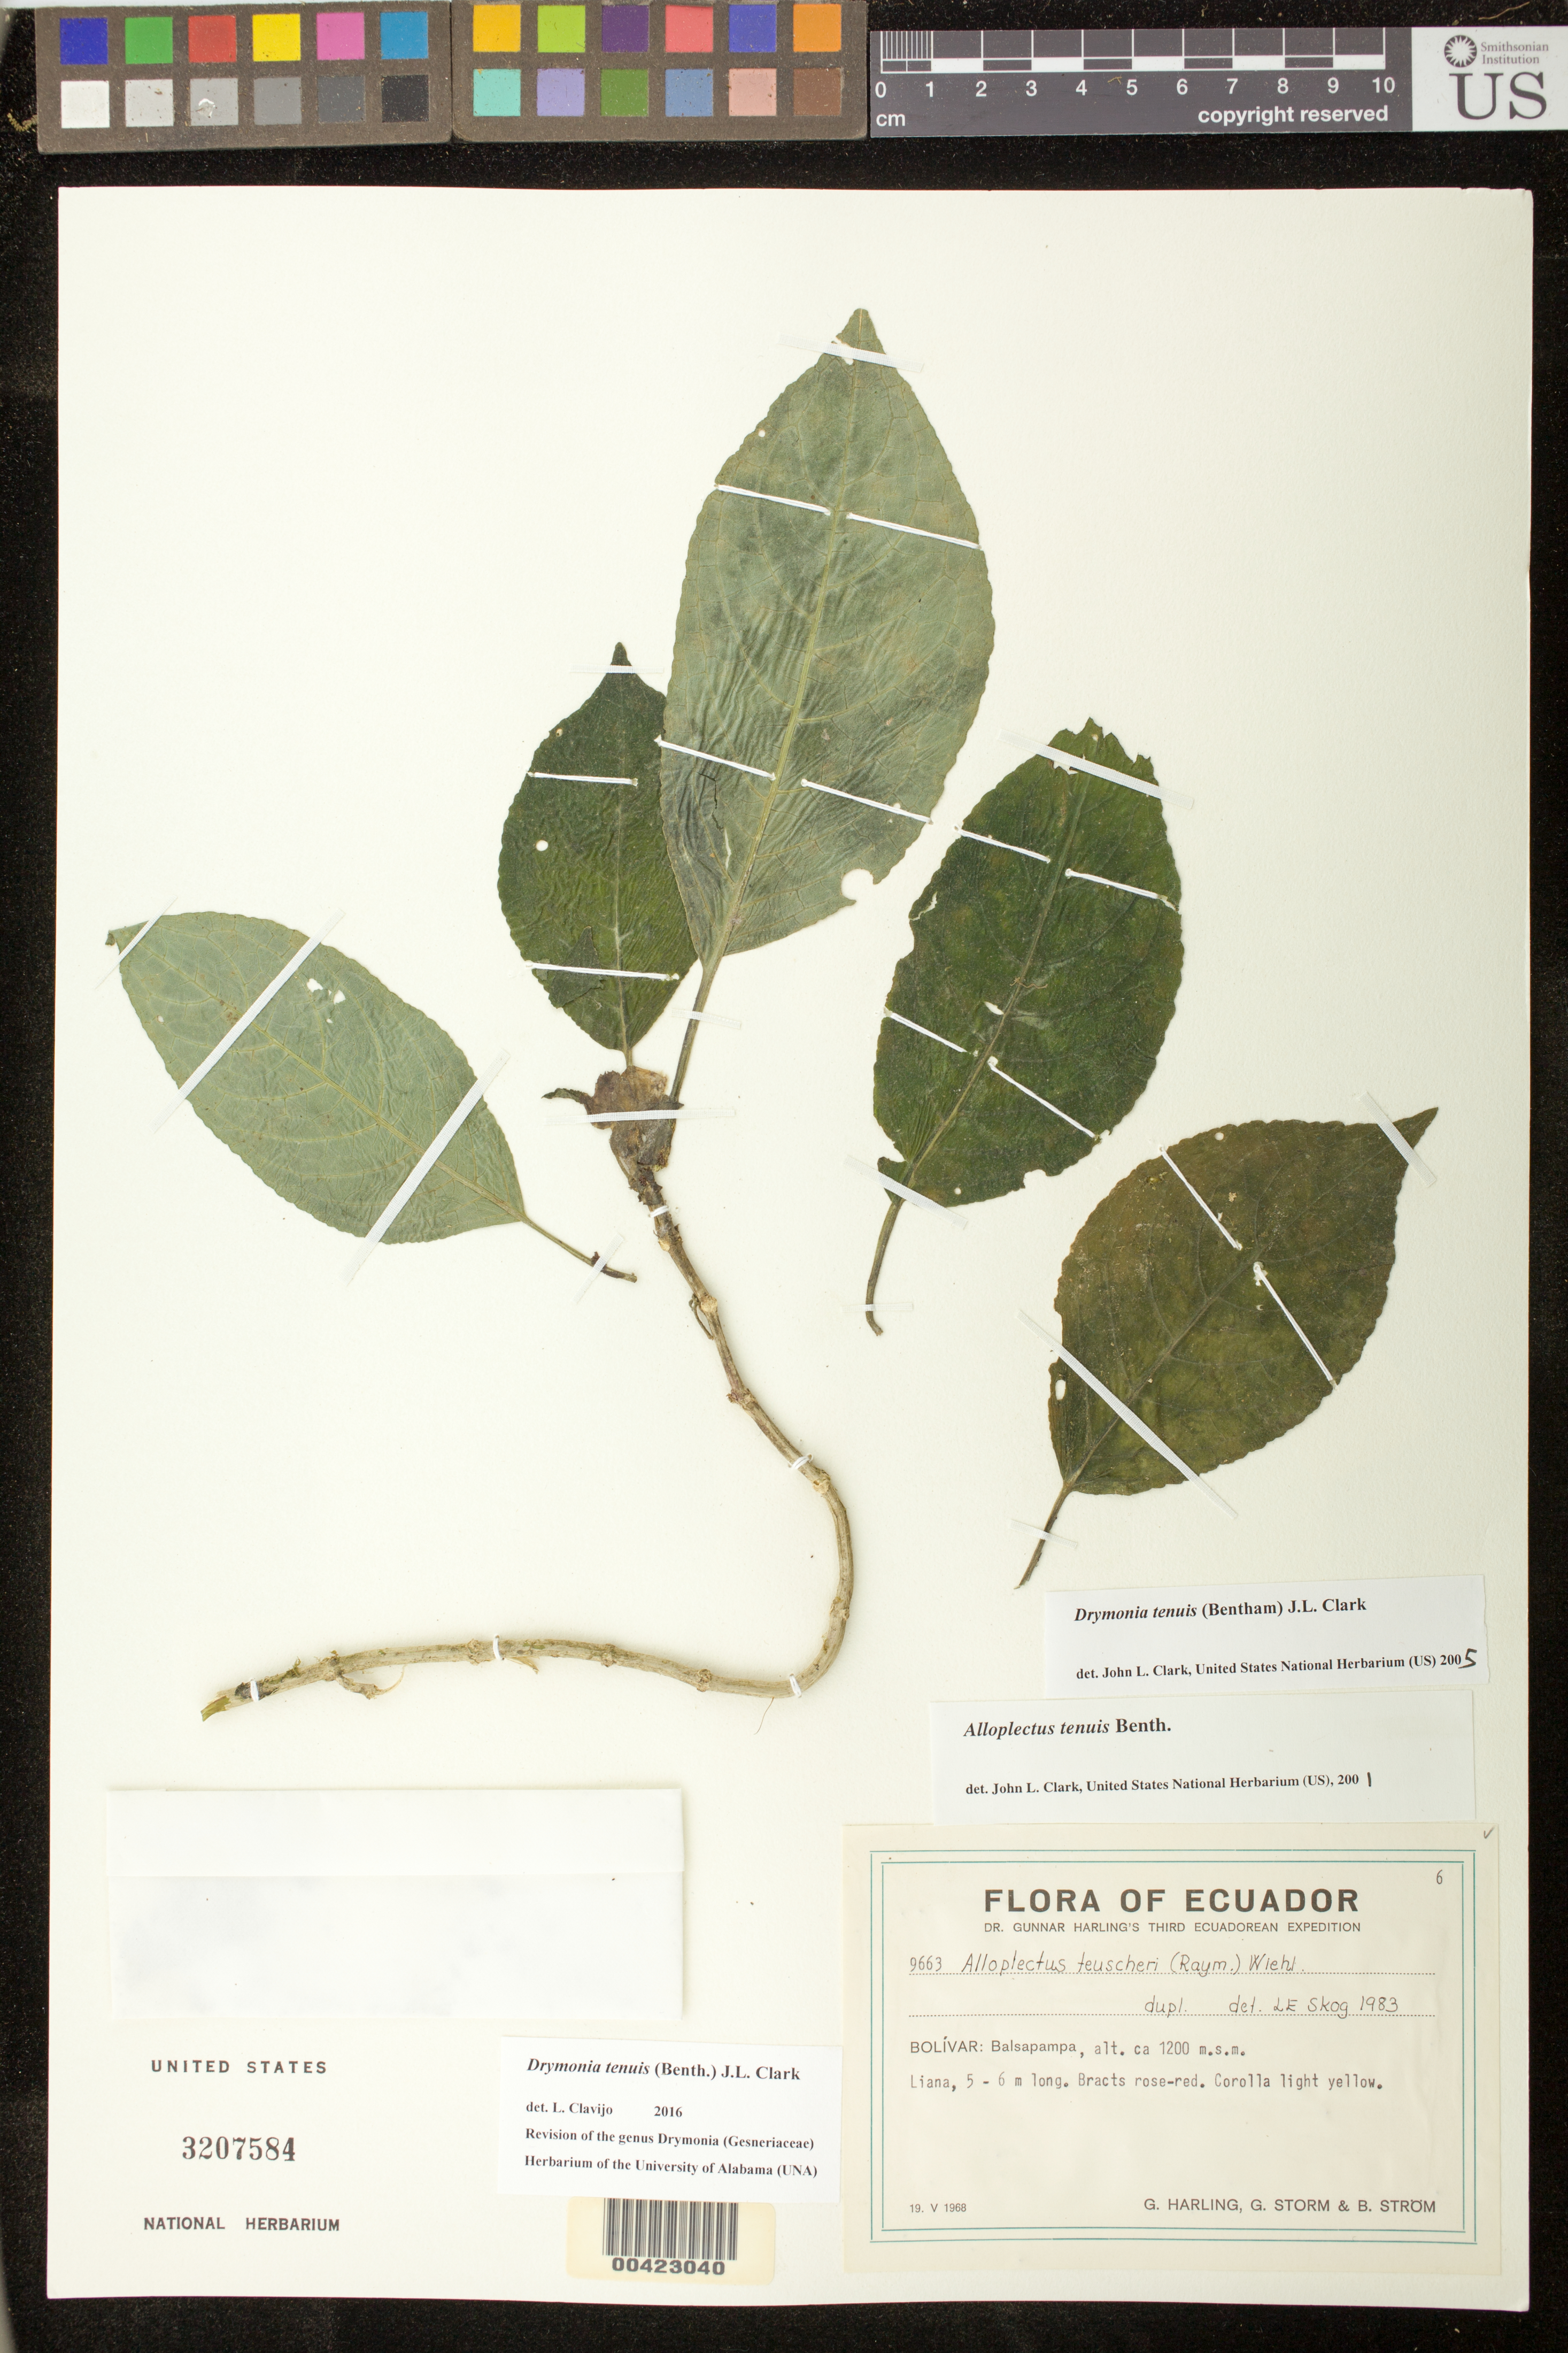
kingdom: Plantae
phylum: Tracheophyta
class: Magnoliopsida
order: Lamiales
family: Gesneriaceae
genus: Drymonia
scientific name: Drymonia teuscheri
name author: (Raymond) J.L. Clark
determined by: Clark, J. L., (SEL), The Marie Selby Botanical Garden (UNITED STATES)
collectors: G. Harling, G. Storm & B. Storm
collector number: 9663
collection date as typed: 19 May 1968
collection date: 1968-05-19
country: Ecuador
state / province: Bolívar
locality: Balsapampa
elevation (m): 1200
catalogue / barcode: US 3207584